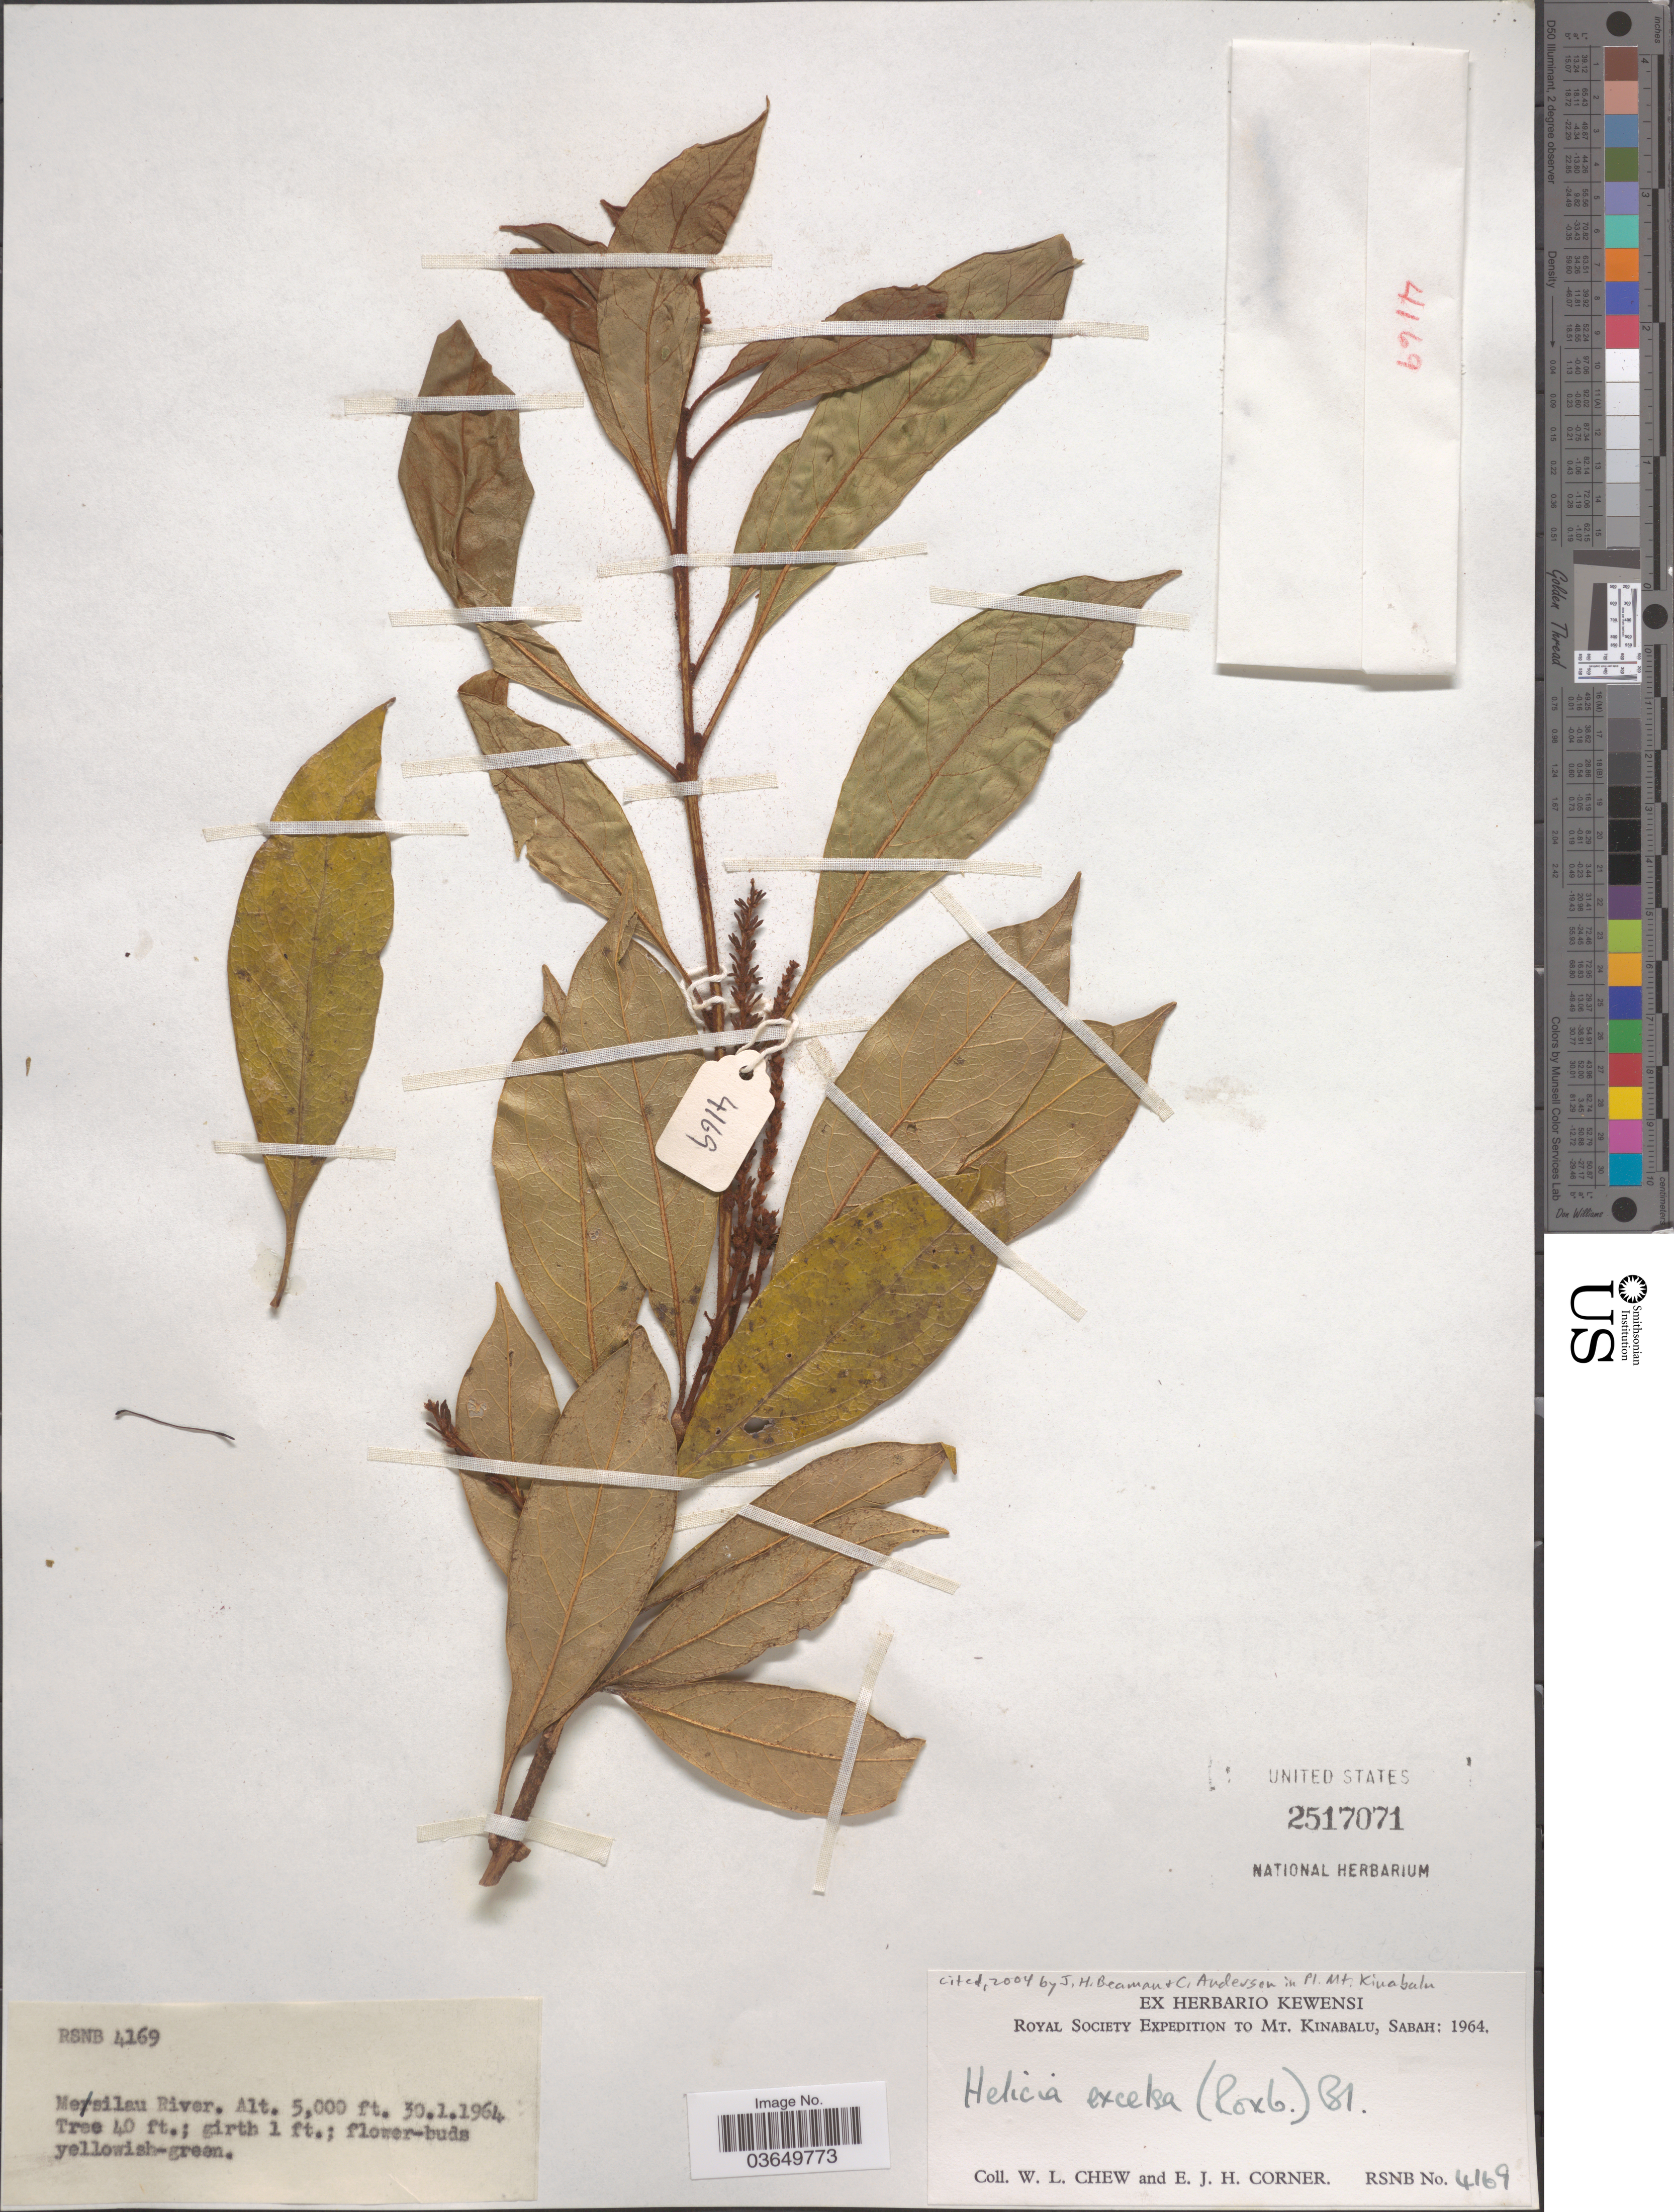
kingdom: Plantae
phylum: Tracheophyta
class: Magnoliopsida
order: Proteales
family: Proteaceae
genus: Helicia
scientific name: Helicia excelsa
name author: (Roxb.) Blume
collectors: W. Chew & E. Corner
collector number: RSNB 4169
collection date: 1964-01-30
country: Malaysia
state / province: Sabah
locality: Mesilau River. Mt. Kinabalu.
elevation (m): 1524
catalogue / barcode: US 2517071